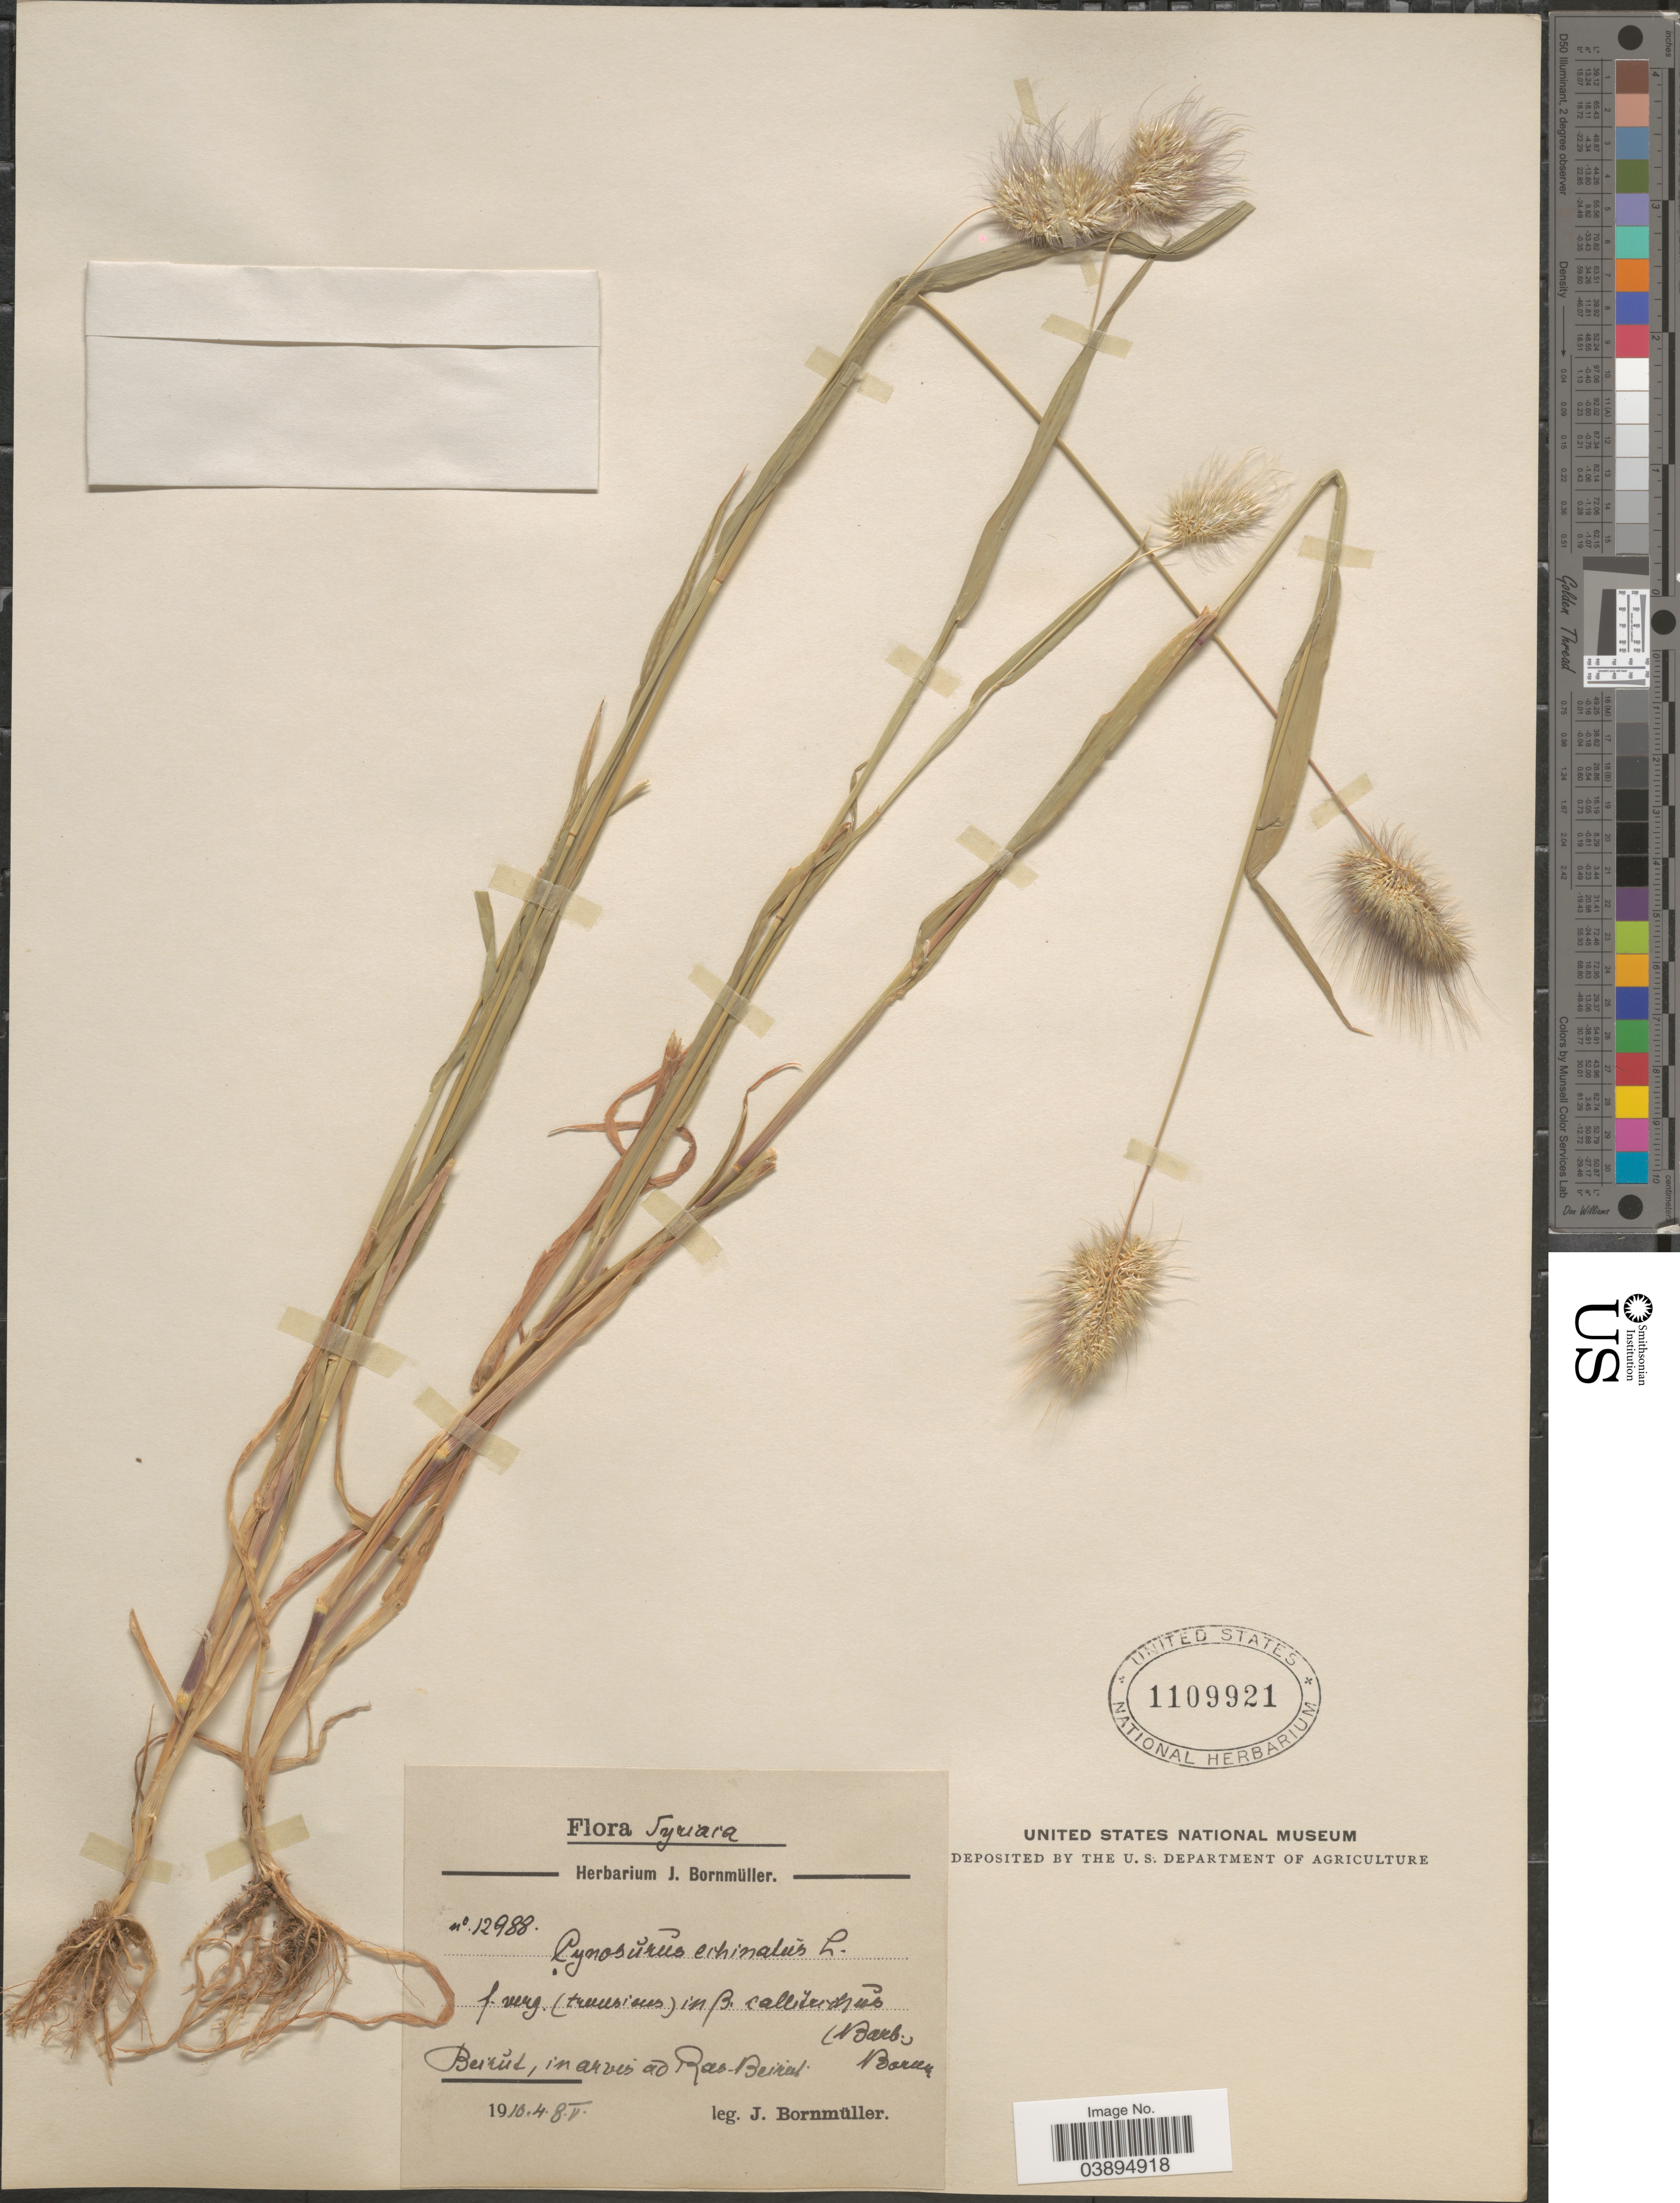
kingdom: Plantae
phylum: Tracheophyta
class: Liliopsida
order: Poales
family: Poaceae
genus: Cynosurus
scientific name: Cynosurus echinatus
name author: L.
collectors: J. Bornmüller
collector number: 12988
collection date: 1910-05-04/1910-05-08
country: Lebanon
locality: Syriaca. Beirŭt, in arvis ad Ras-Beirut.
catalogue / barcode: US 1109921